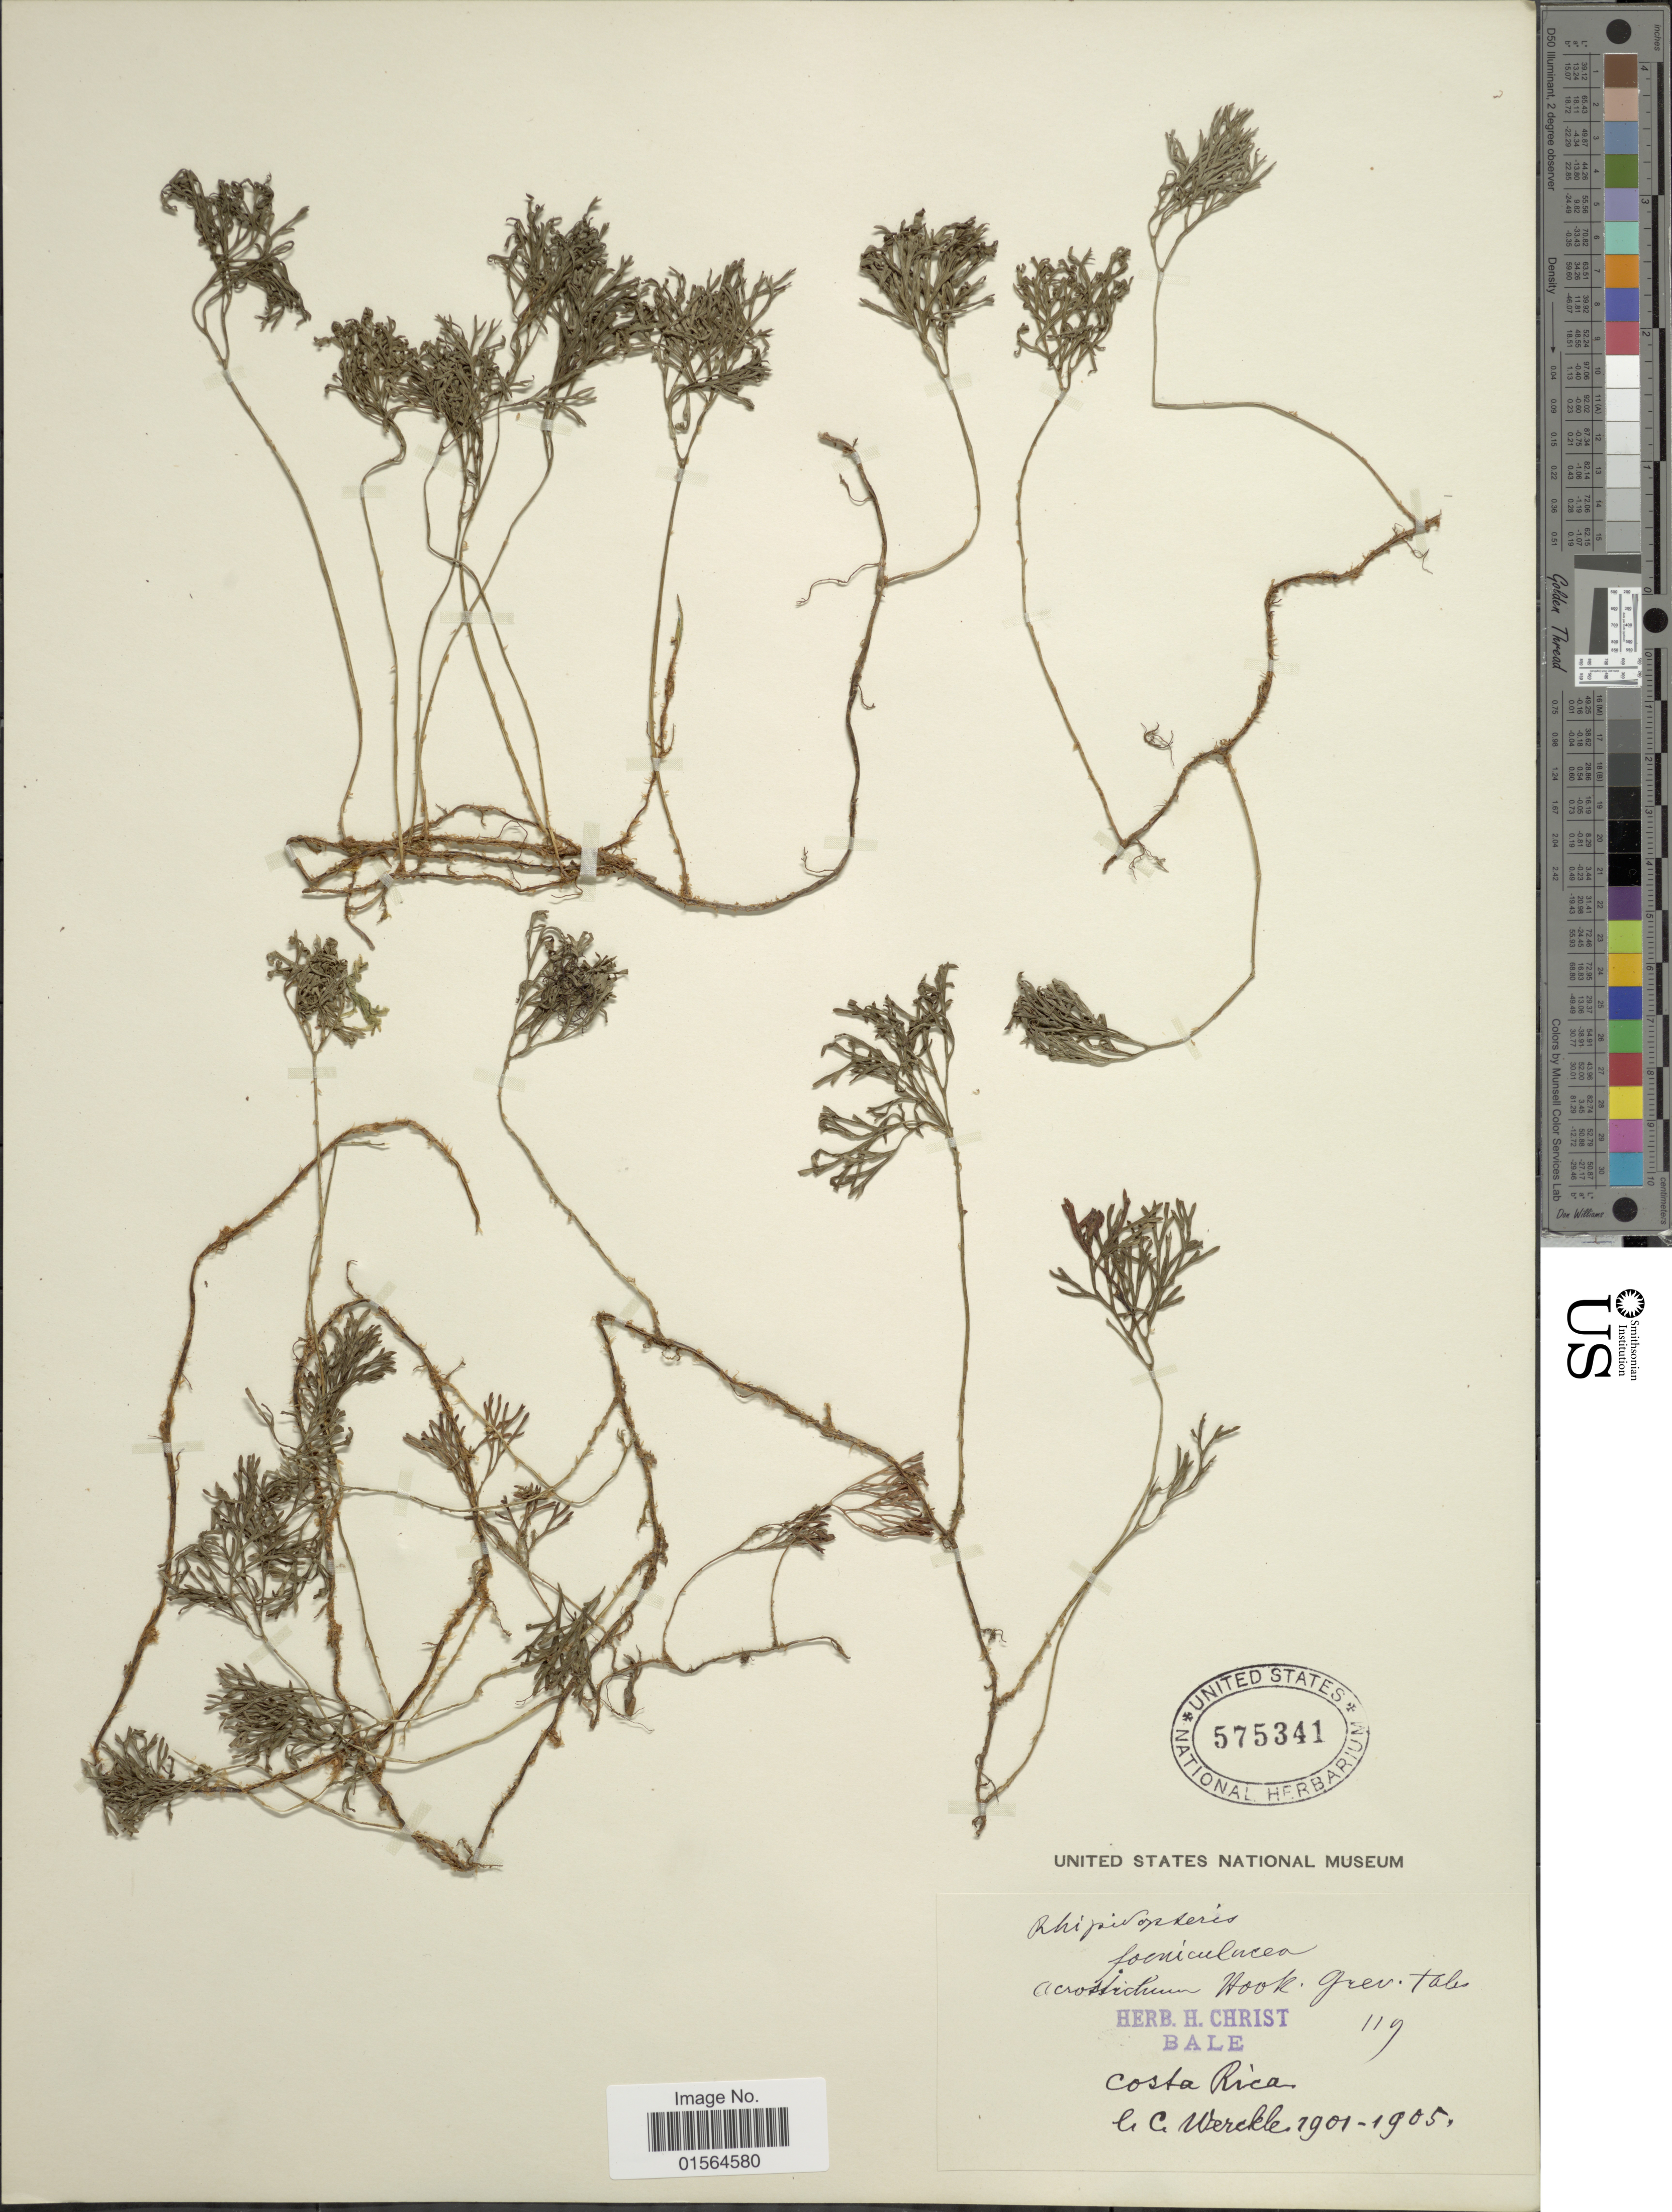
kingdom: Plantae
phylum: Tracheophyta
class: Polypodiopsida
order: Polypodiales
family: Dryopteridaceae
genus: Elaphoglossum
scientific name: Elaphoglossum peltatum f. foeniculaceum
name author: (Hook. & Grev.) Mickel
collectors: C. Wercklé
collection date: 1901/1905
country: Costa Rica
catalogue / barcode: US 575341